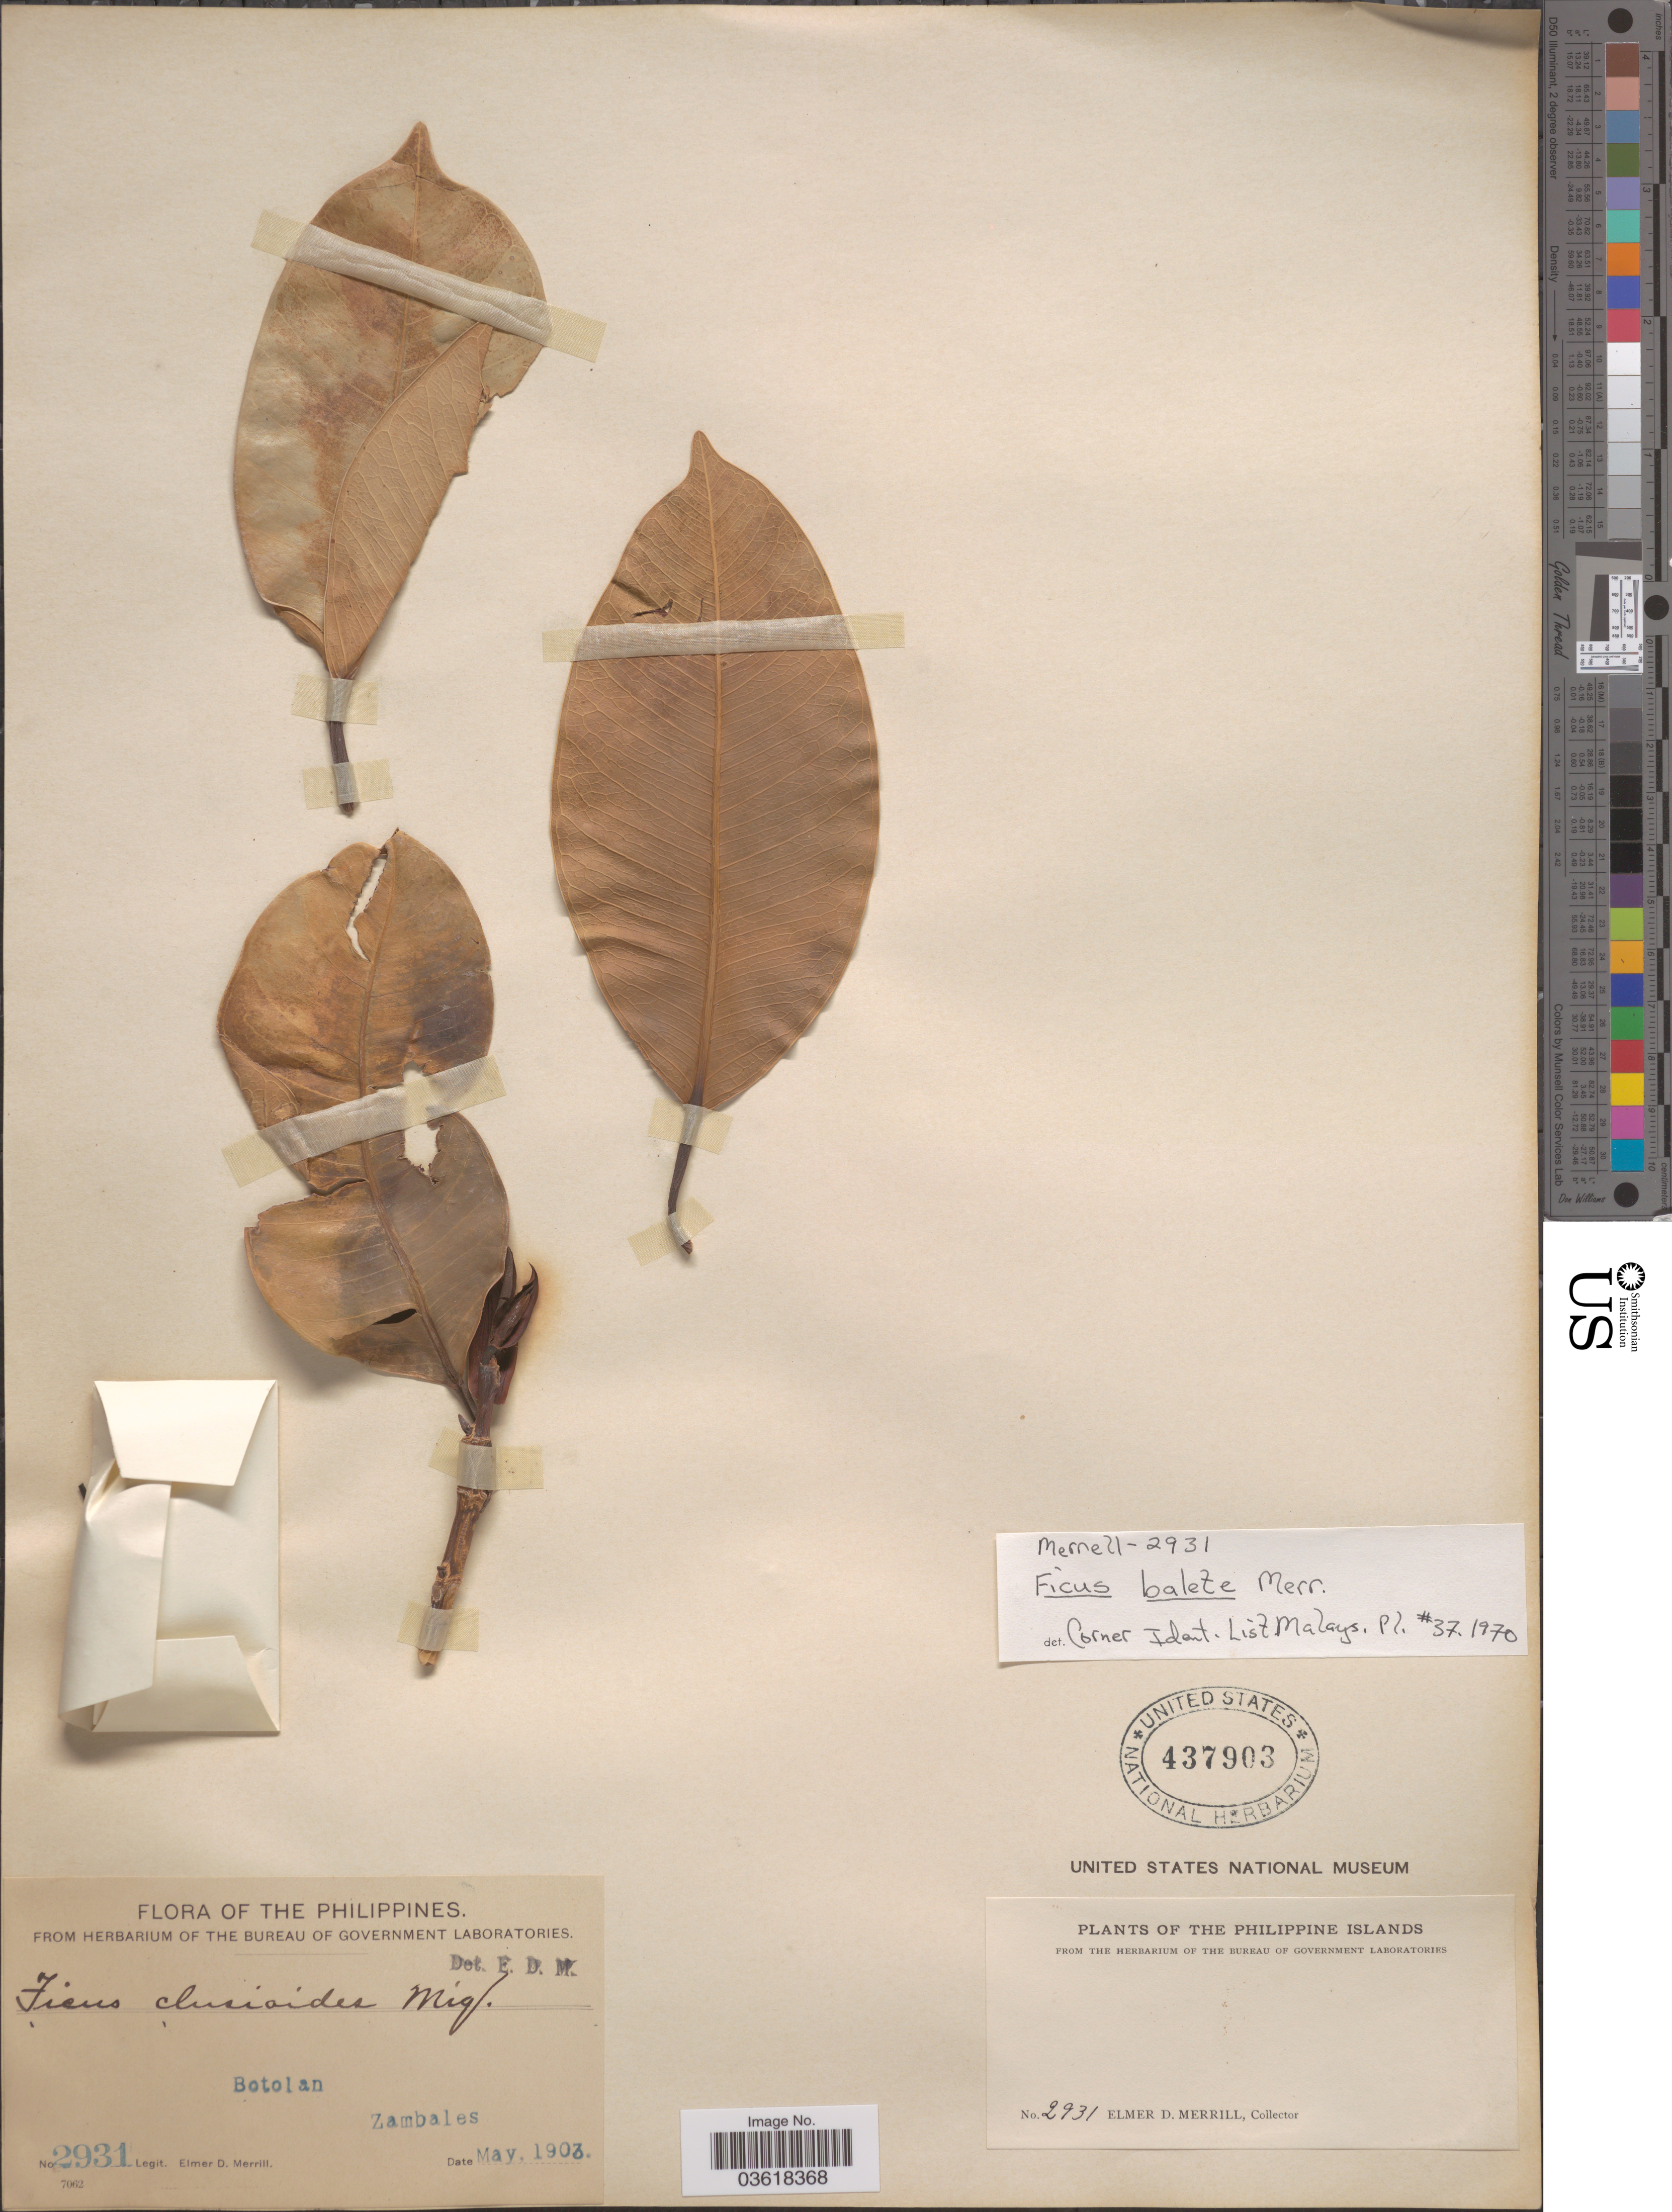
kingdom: Plantae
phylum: Tracheophyta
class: Magnoliopsida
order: Rosales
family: Moraceae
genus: Ficus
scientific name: Ficus balete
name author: Merr.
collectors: E. D. Merrill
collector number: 2931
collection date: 1903-05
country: Philippines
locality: Botolan, Zambales.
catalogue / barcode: US 437903